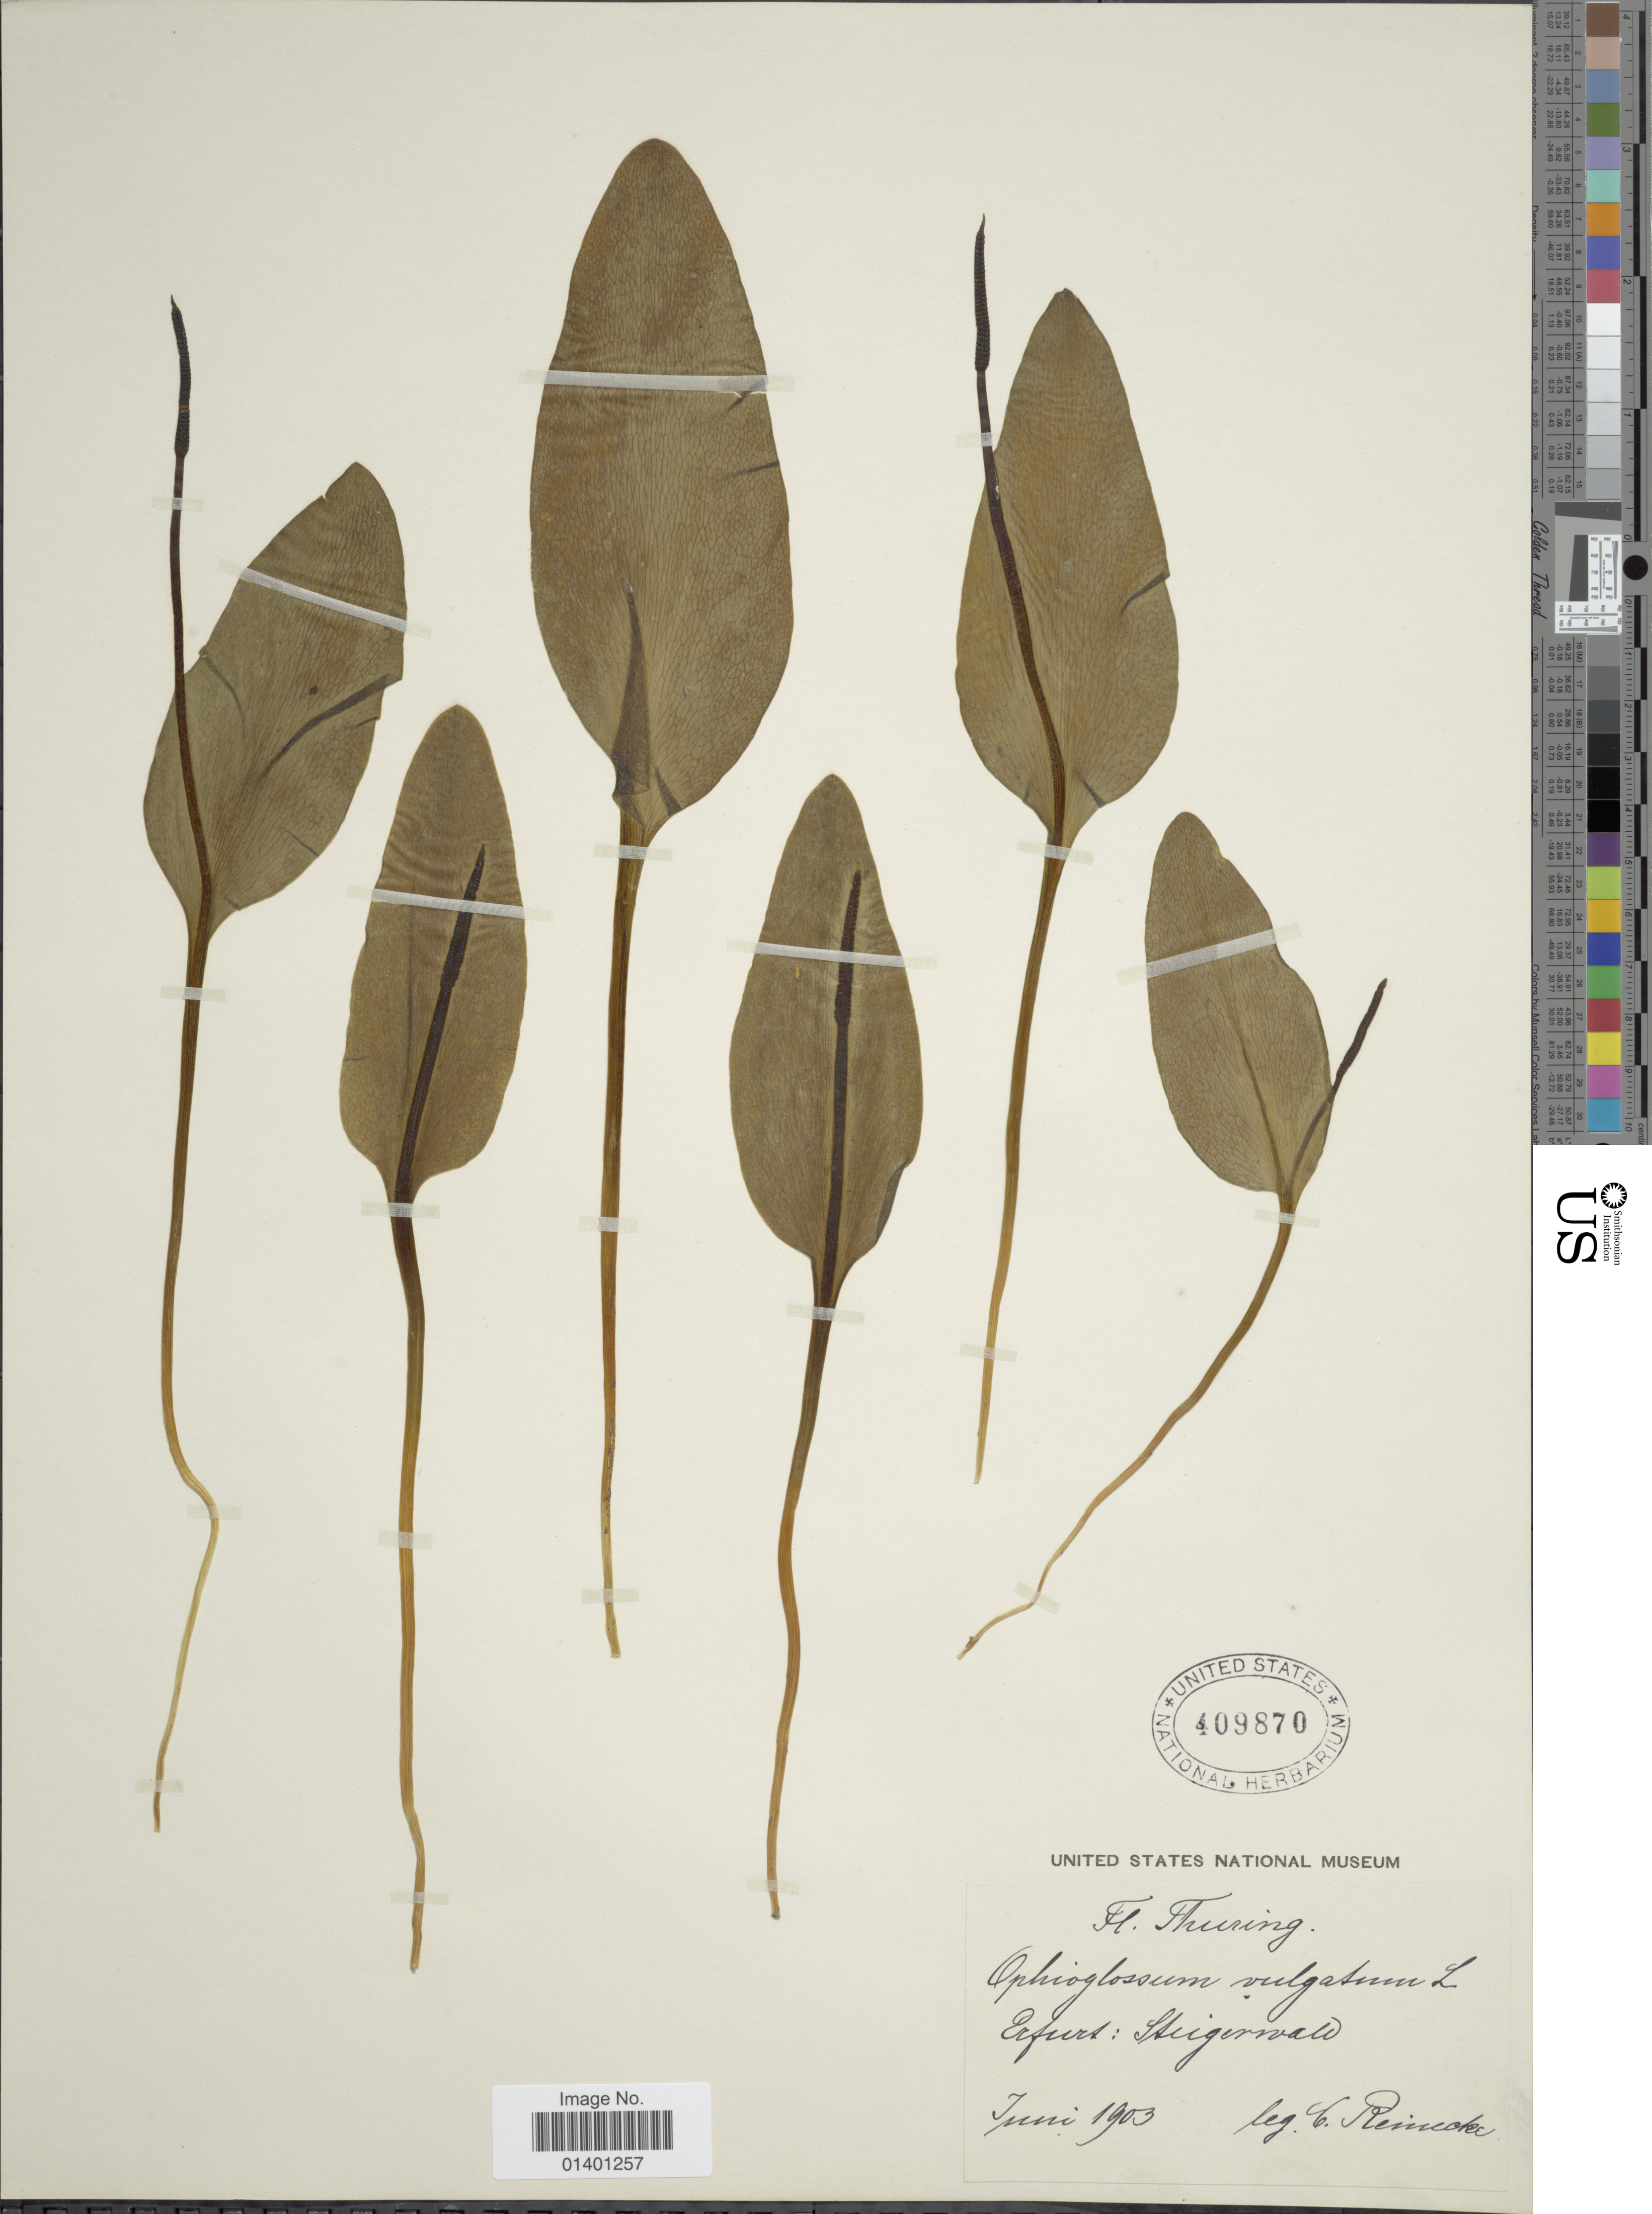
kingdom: Plantae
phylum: Tracheophyta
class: Polypodiopsida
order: Ophioglossales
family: Ophioglossaceae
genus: Ophioglossum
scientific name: Ophioglossum vulgatum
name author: L.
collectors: C. Reincke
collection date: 1903-06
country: Germany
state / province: Thuringia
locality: Thuring, Erfurt: Steigerwald [interpreted]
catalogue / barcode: US 409870